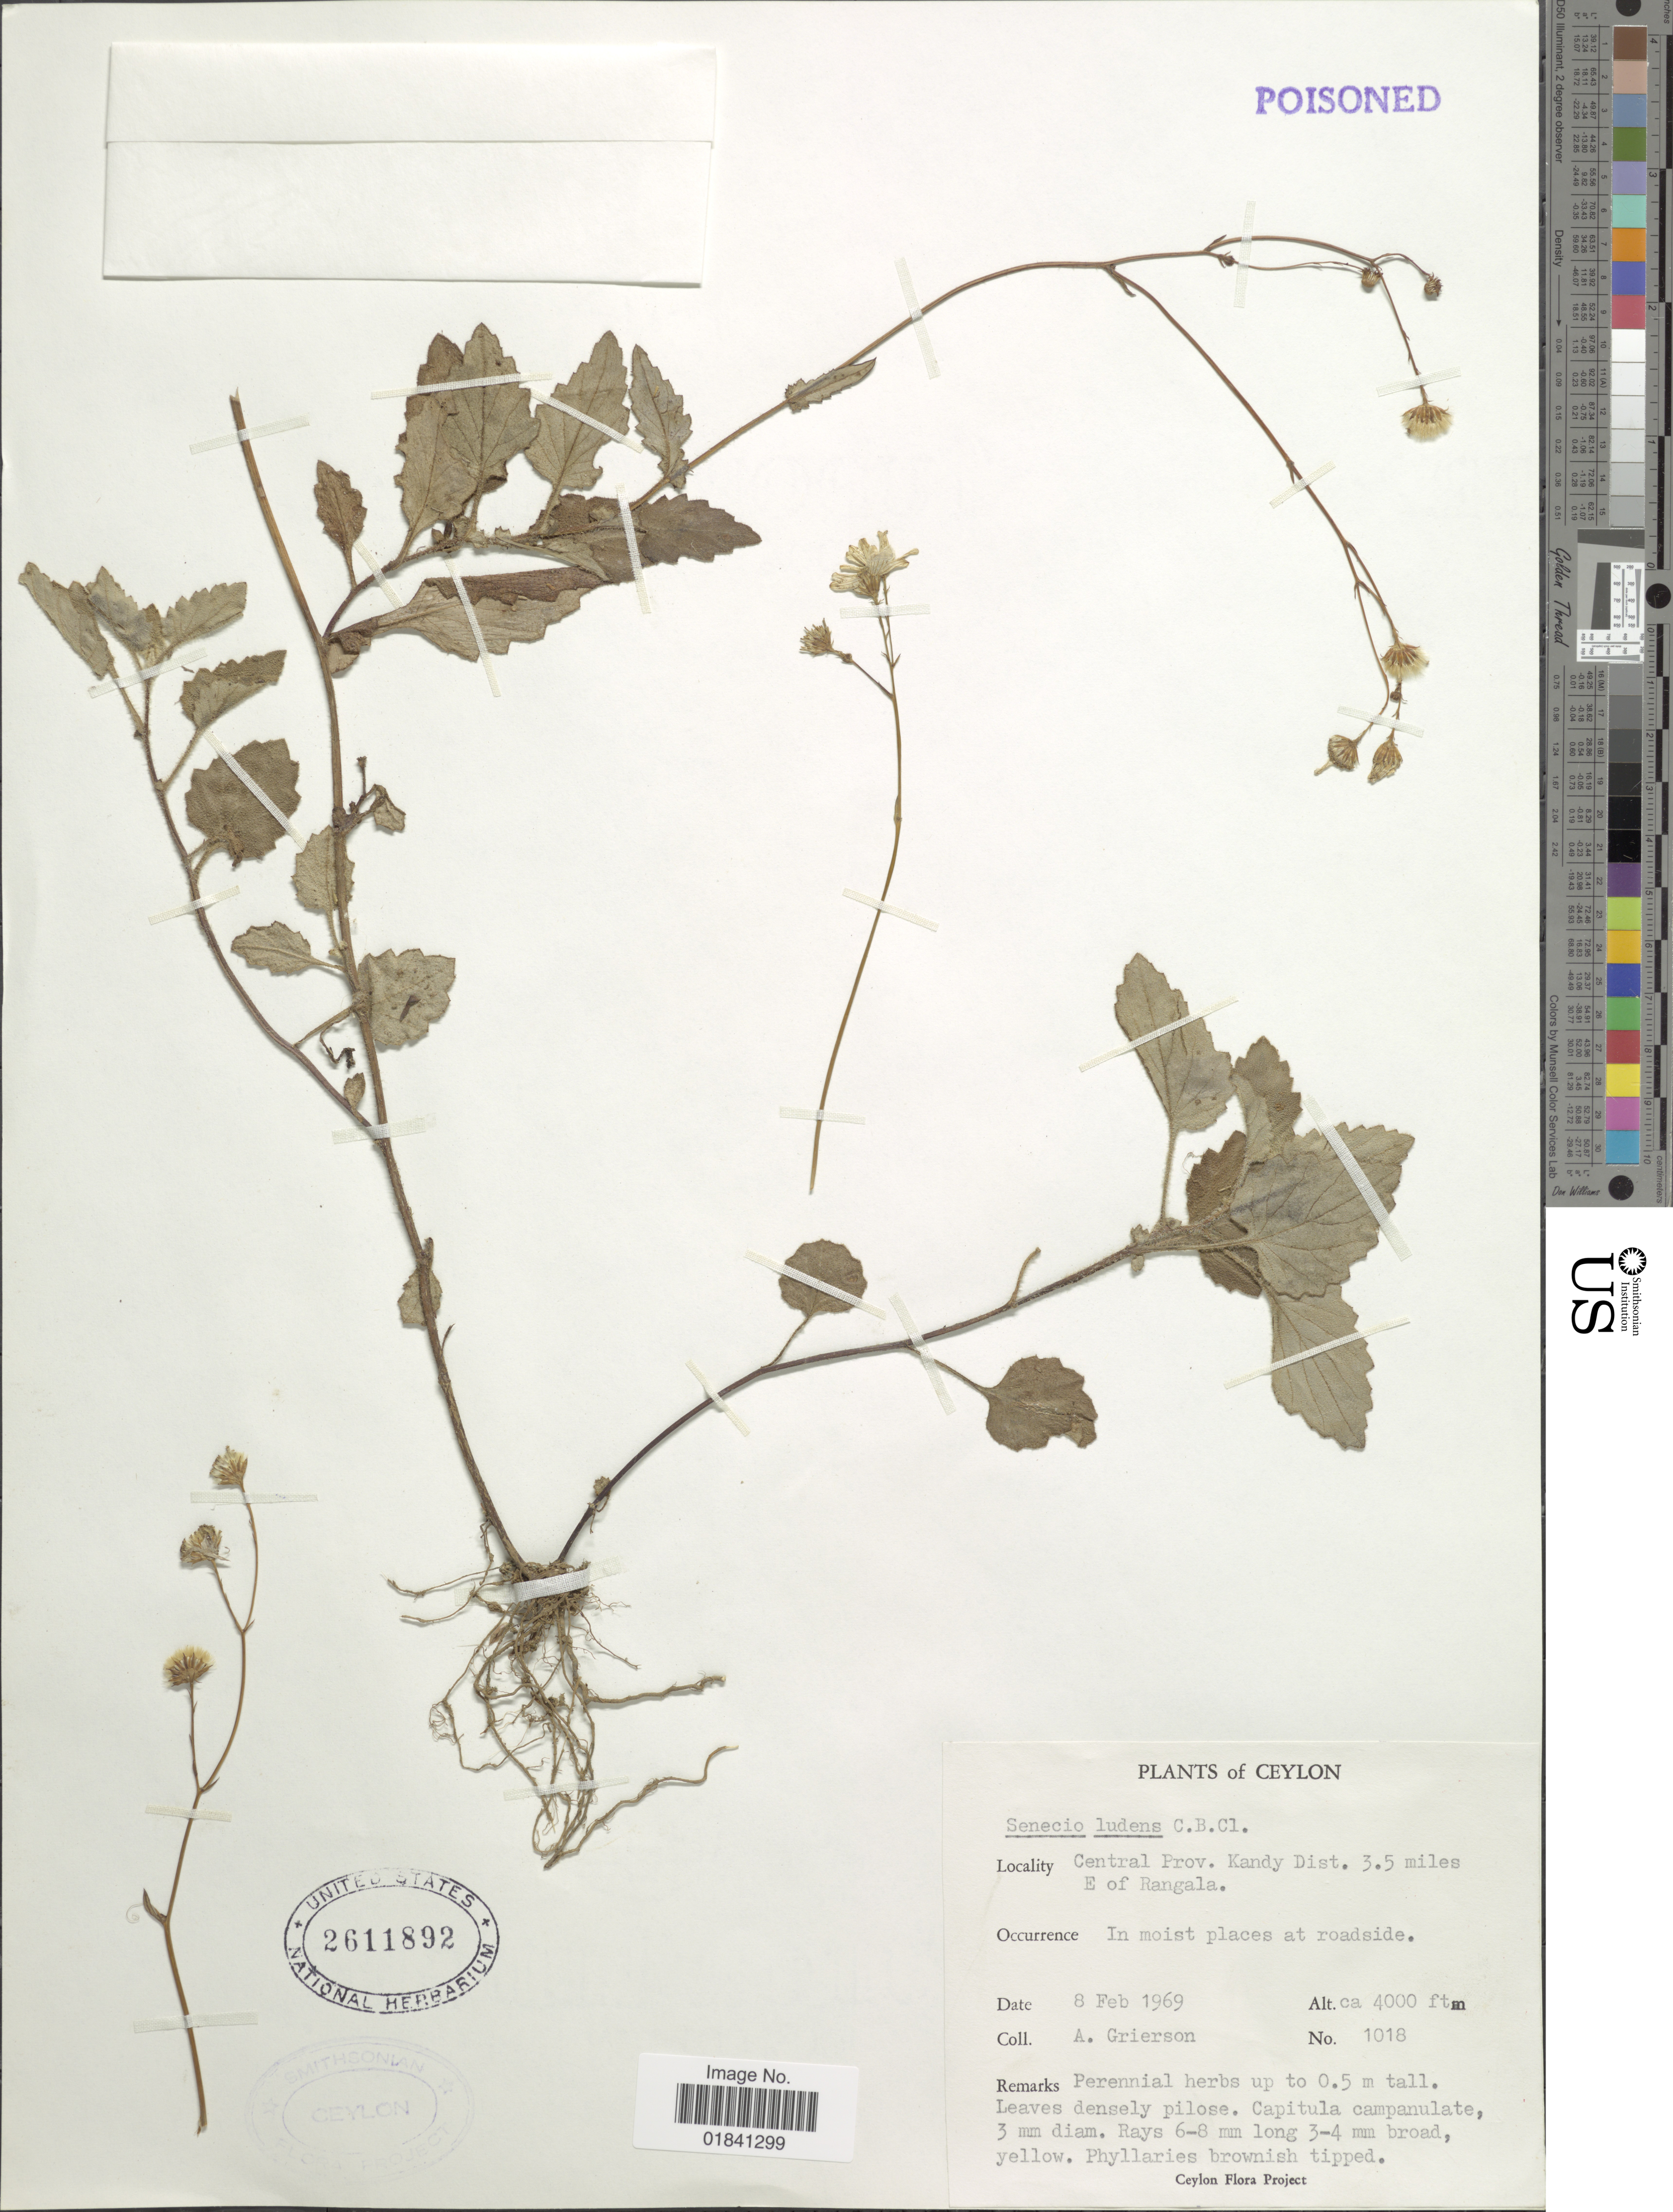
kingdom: Plantae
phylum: Tracheophyta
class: Magnoliopsida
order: Asterales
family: Asteraceae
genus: Senecio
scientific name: Senecio ludens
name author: Clarke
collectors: A. Grierson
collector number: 1018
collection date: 1969-02-08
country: Sri Lanka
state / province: Central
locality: Ceylon, Central Prov. Kandy District. 3.5 miles E of Rangala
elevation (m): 1219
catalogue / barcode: US 2611892